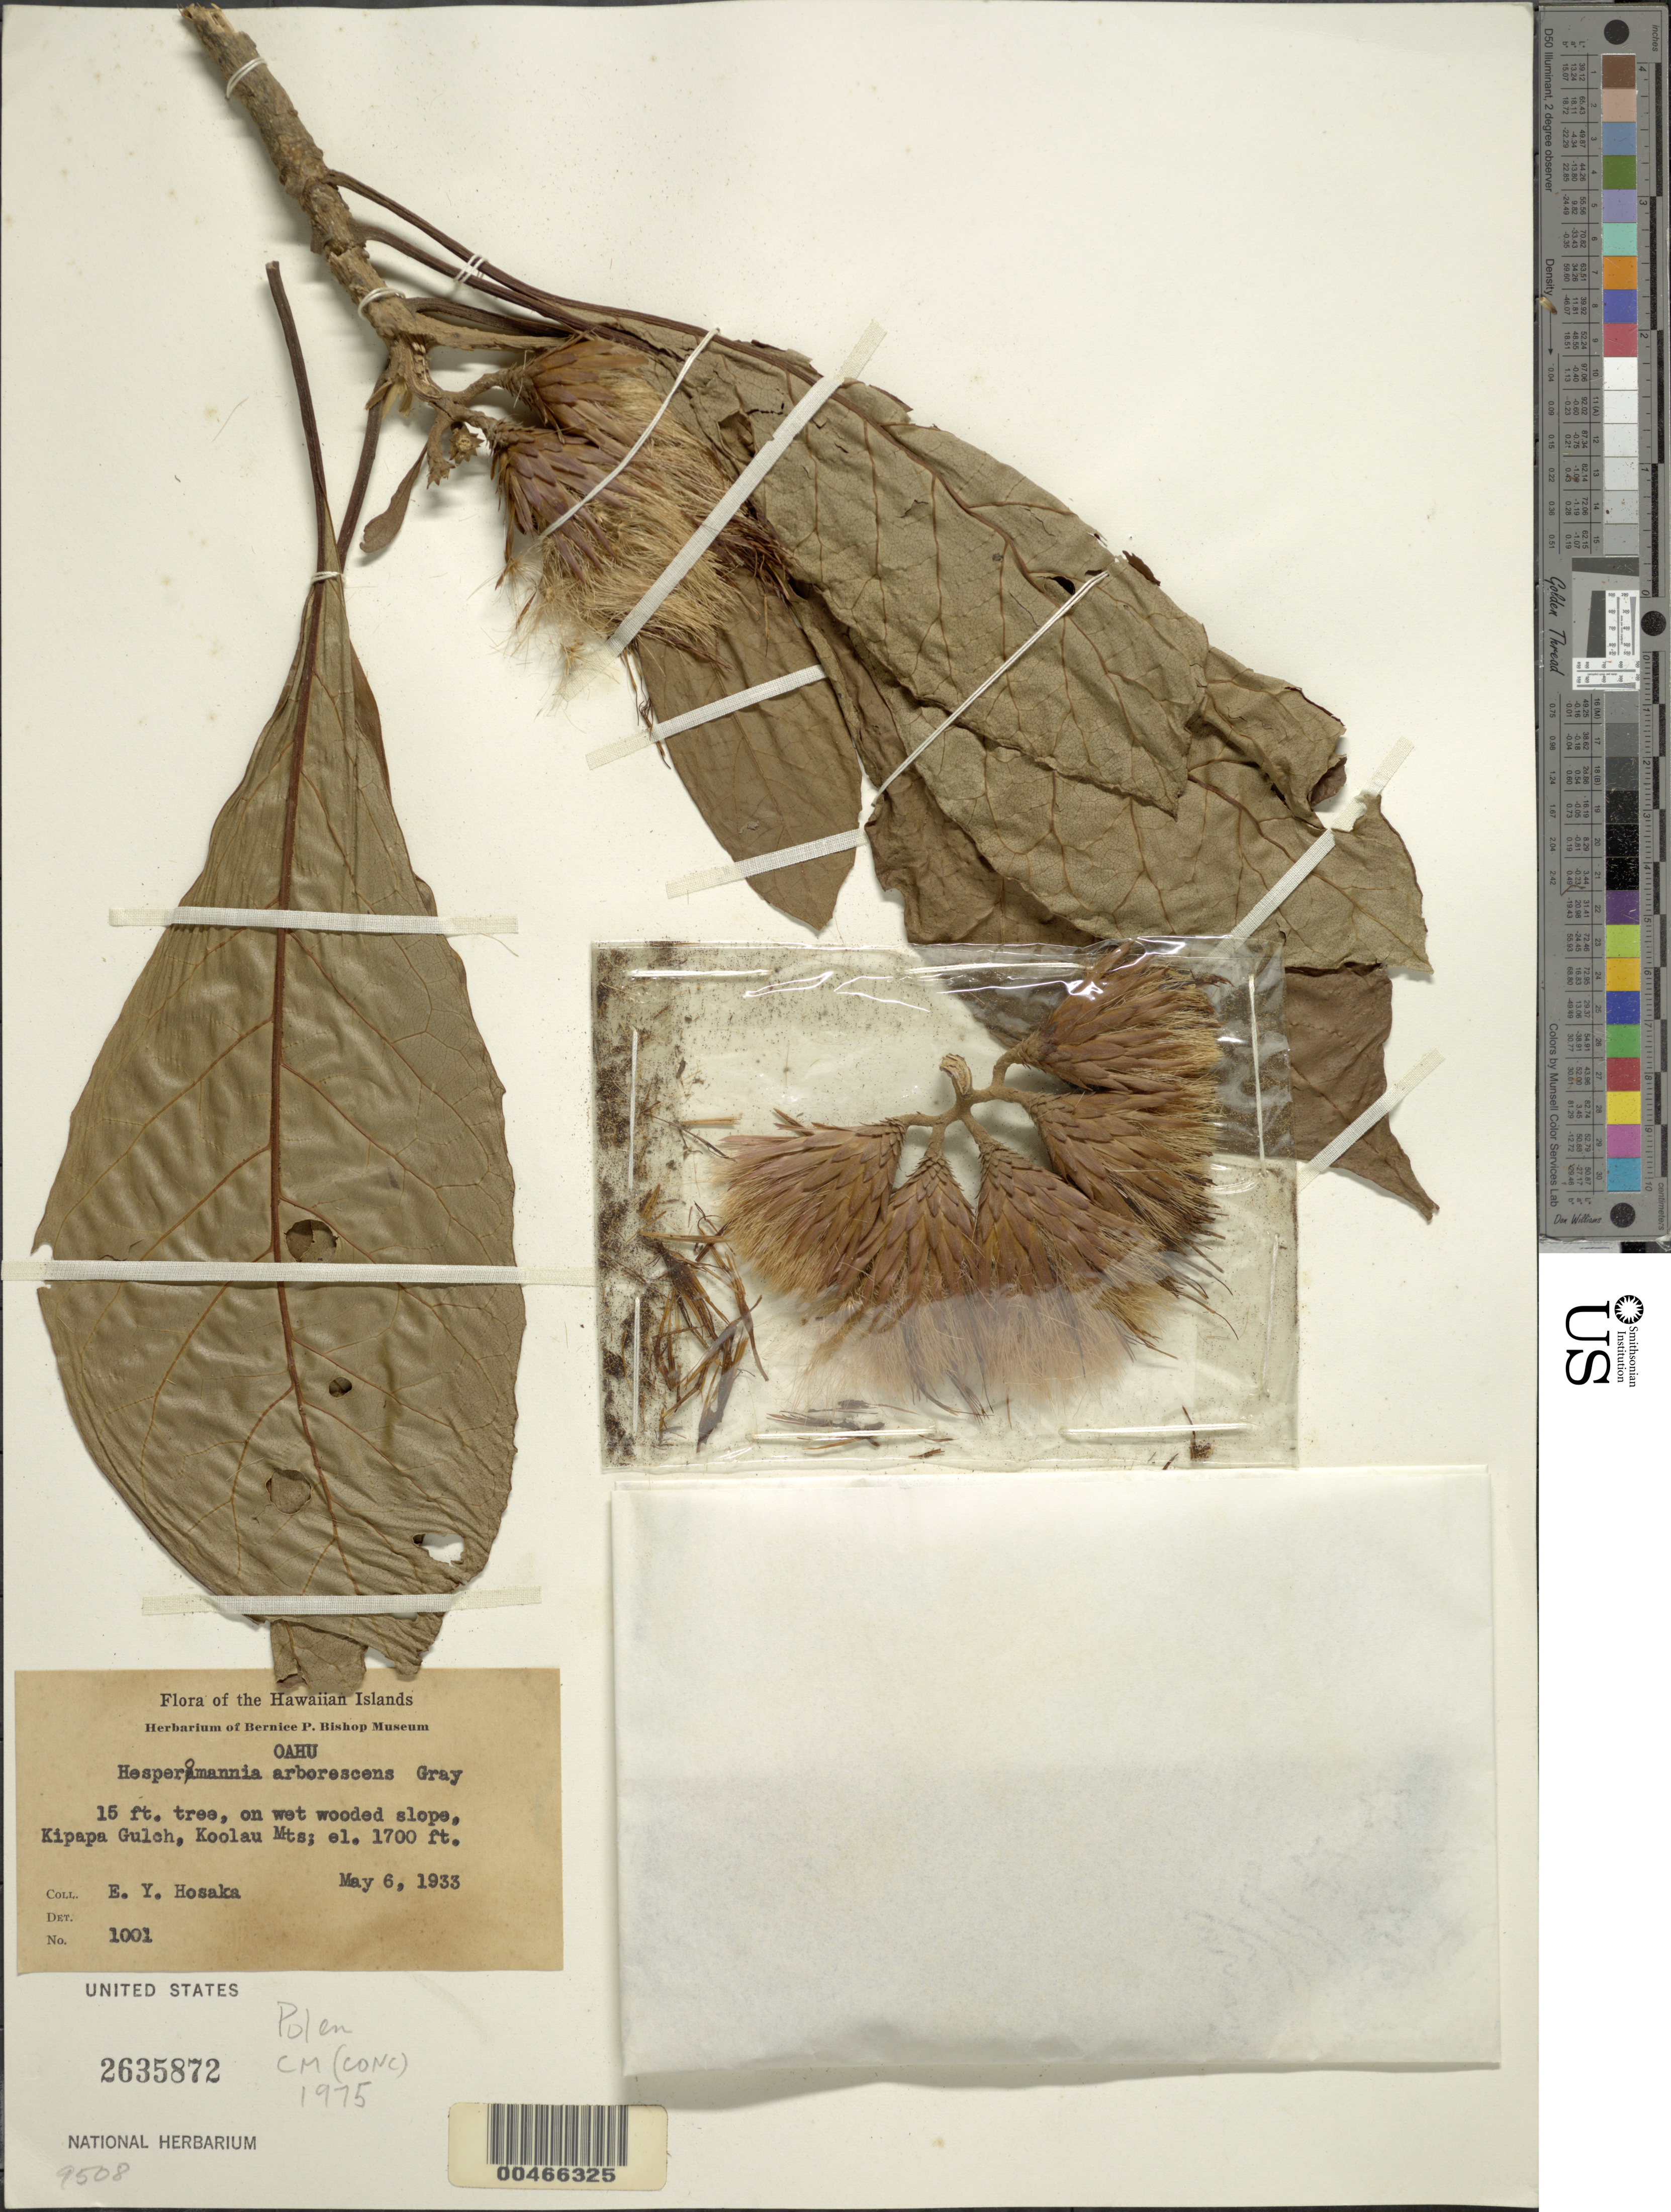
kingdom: Plantae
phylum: Tracheophyta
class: Magnoliopsida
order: Asterales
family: Asteraceae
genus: Hesperomannia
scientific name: Hesperomannia swezeyi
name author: O. Deg.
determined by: Wagner, W. L., (BOT), Smithsonian Institution - National Museum of Natural History (UNITED STATES)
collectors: E. Y. Hosaka et al.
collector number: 1001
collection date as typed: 6 May 1933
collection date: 1933-05-06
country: United States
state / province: Hawaii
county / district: Honolulu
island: Oahu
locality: Kipapa Gulch, Koolau Mts.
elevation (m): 518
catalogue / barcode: US 2635872